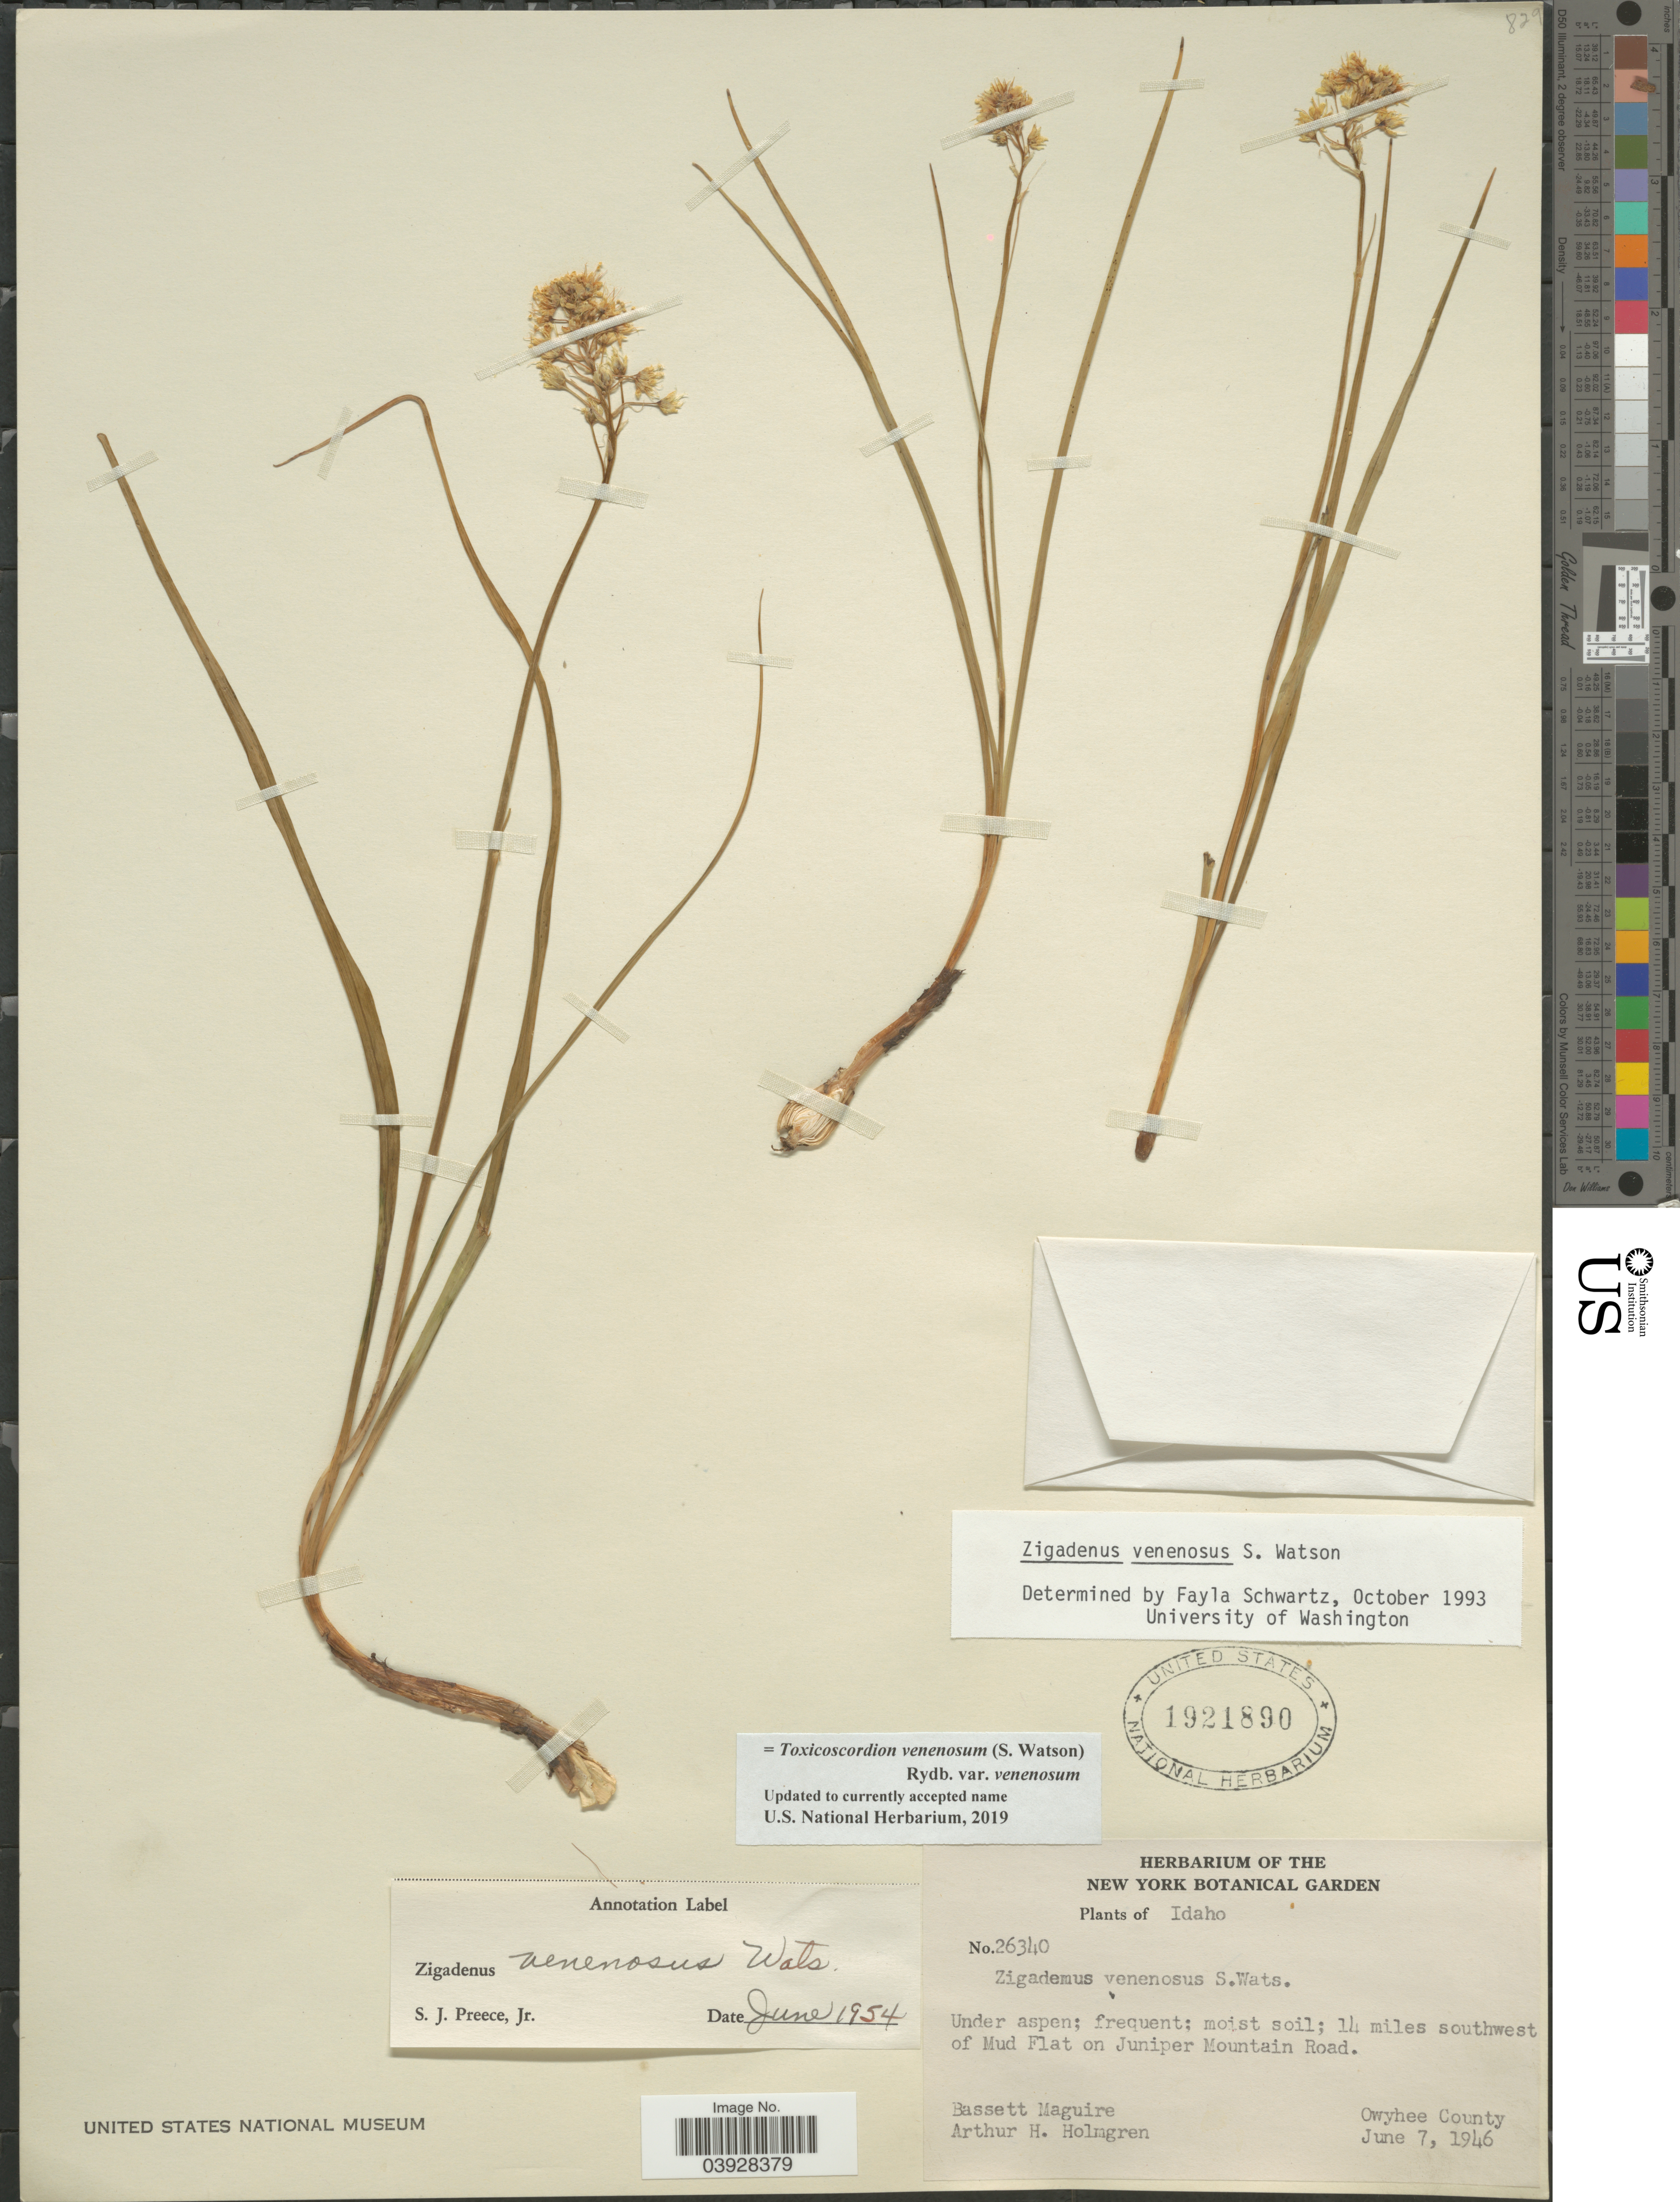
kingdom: Plantae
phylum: Tracheophyta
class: Liliopsida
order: Liliales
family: Melanthiaceae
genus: Toxicoscordion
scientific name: Toxicoscordion venenosum var. gramineum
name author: (Rydb.) Brasher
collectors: B. Maguire & A. H. Holmgren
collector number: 26340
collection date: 1946-06-07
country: United States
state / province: Idaho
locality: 14 miles southwest of Mud Flat on Juniper Mountain Road. Owyhee County.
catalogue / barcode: US 1921890